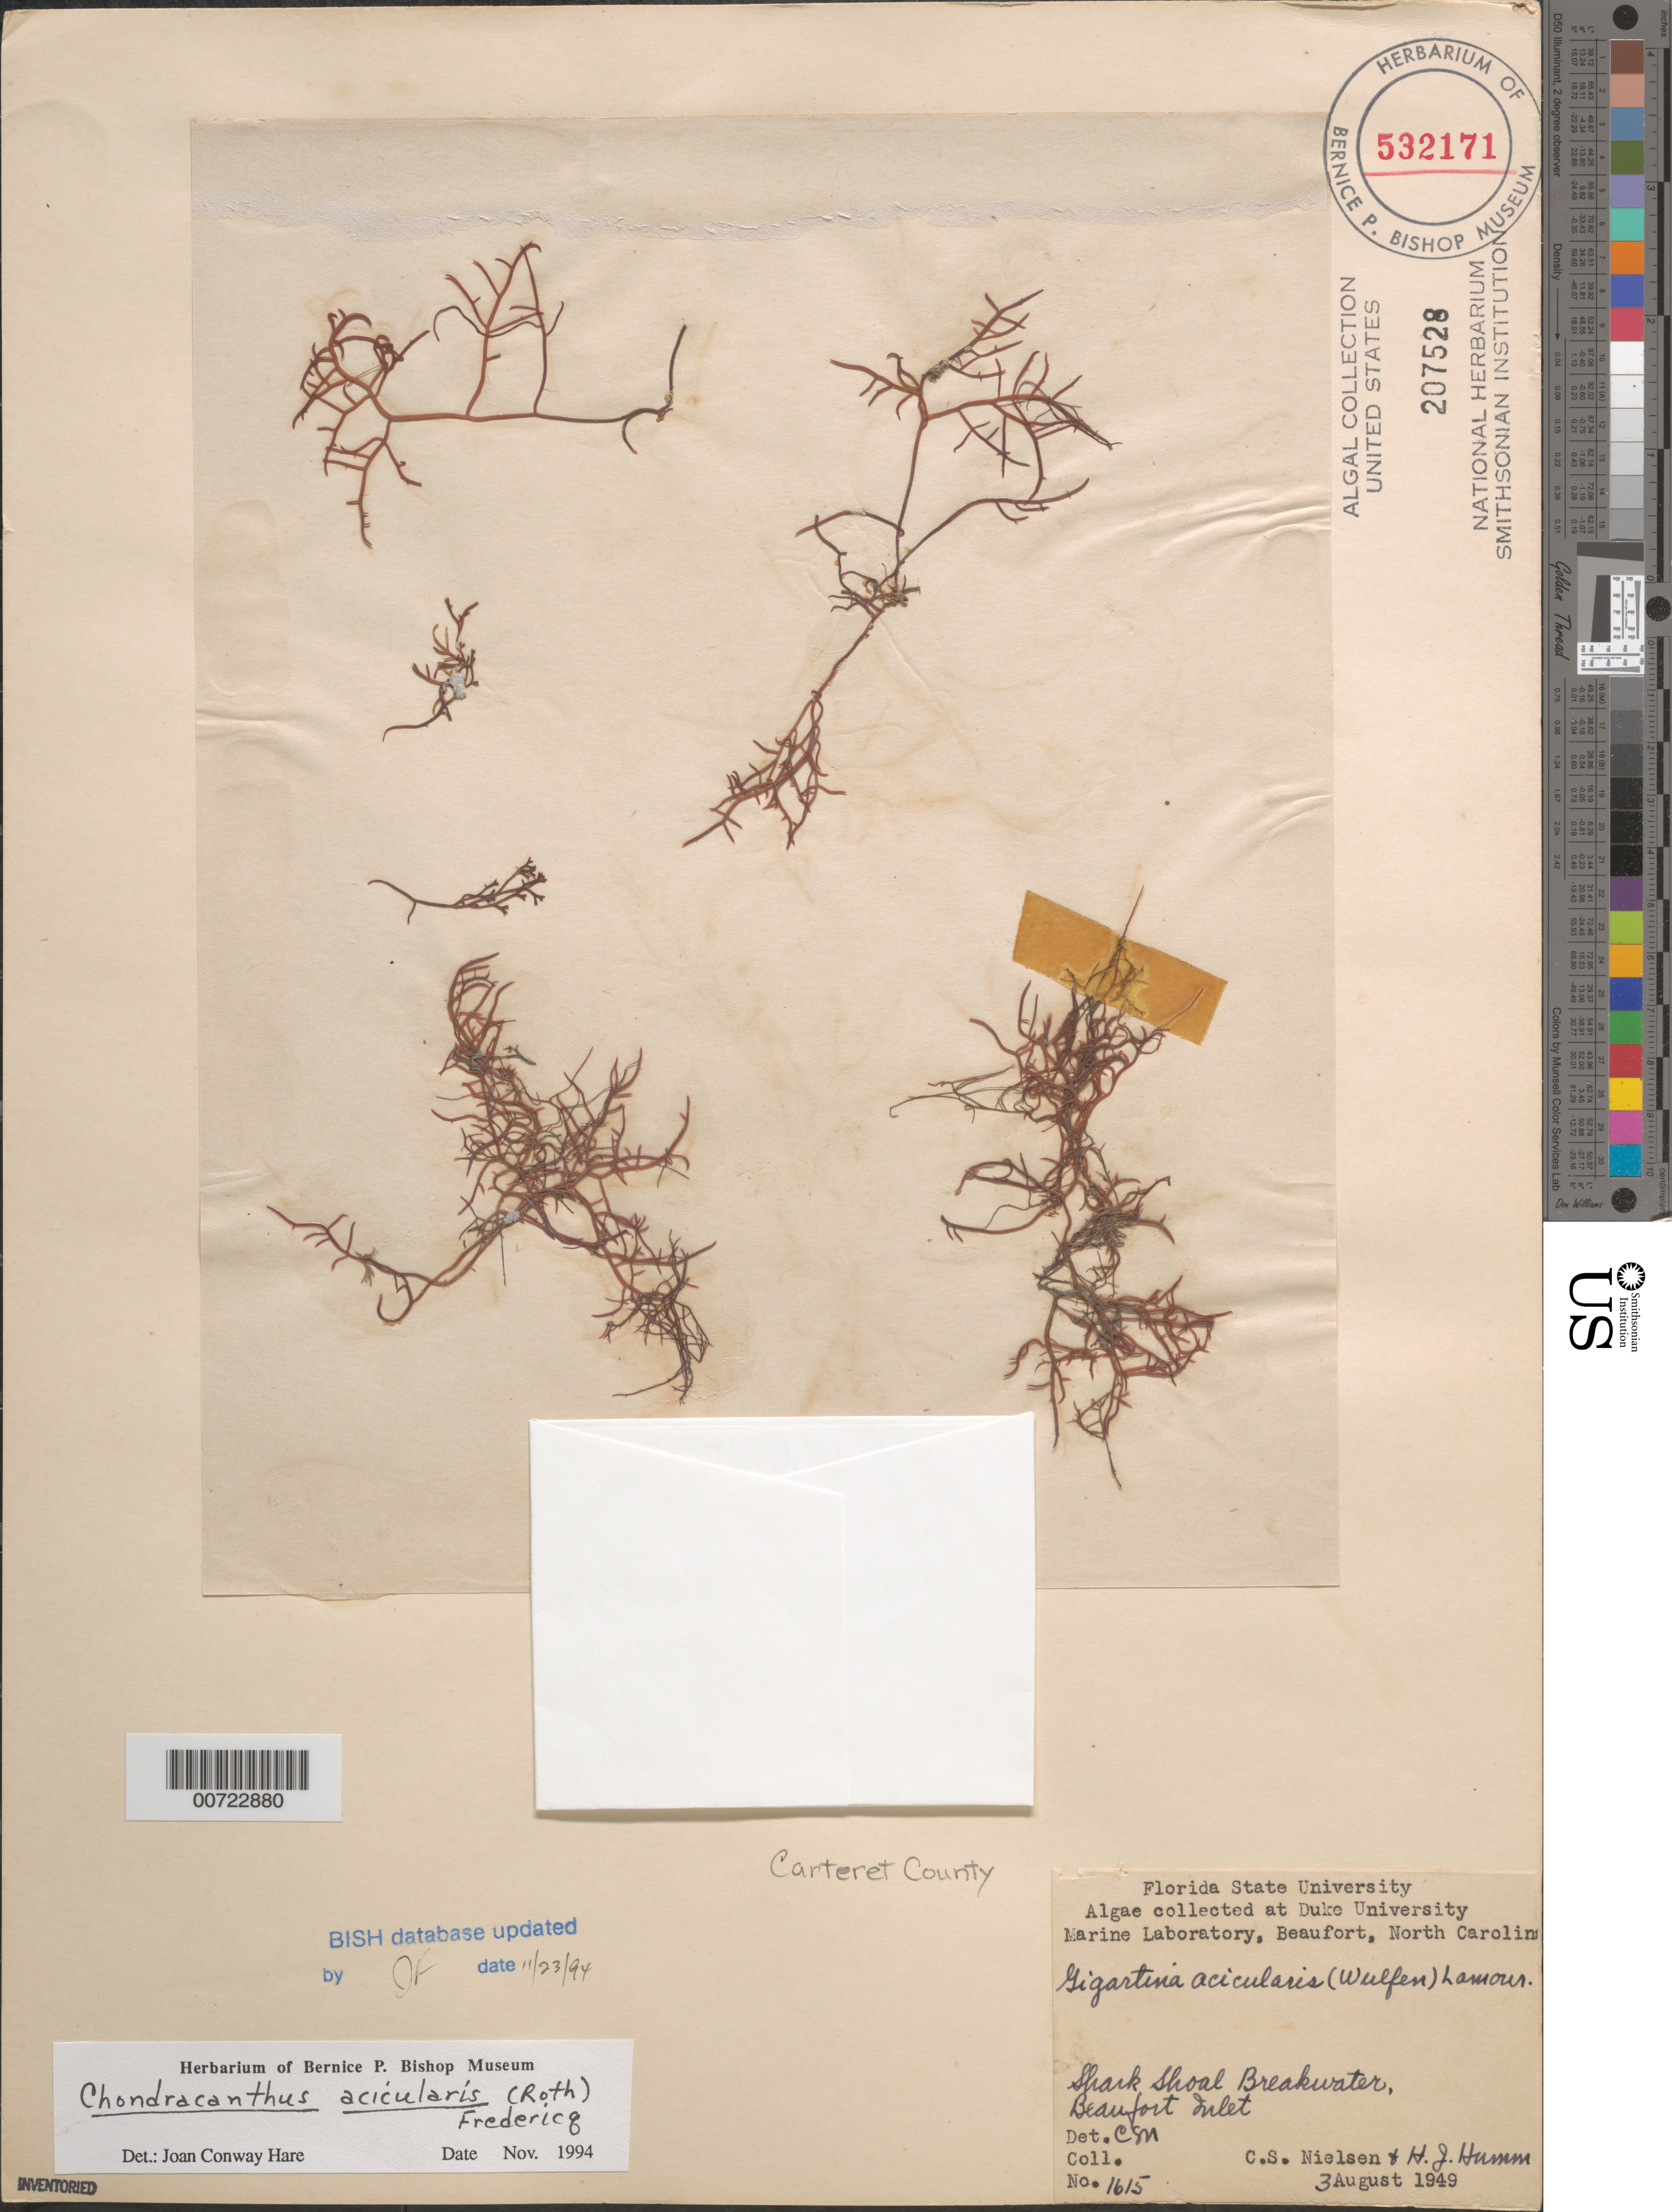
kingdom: Plantae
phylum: Rhodophyta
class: Florideophyceae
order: Gigartinales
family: Gigartinaceae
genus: Chondracanthus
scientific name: Chondracanthus acicularis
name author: (Roth) Fredericq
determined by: Hare, Joan Conway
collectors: C. S. Nielsen & H. J. Humm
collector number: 1615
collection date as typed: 03 Aug 1949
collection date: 1949-08-03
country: United States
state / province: North Carolina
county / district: Carteret County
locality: Beaufort Inlet, Shark Shoal Breakwater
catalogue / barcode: US 207528